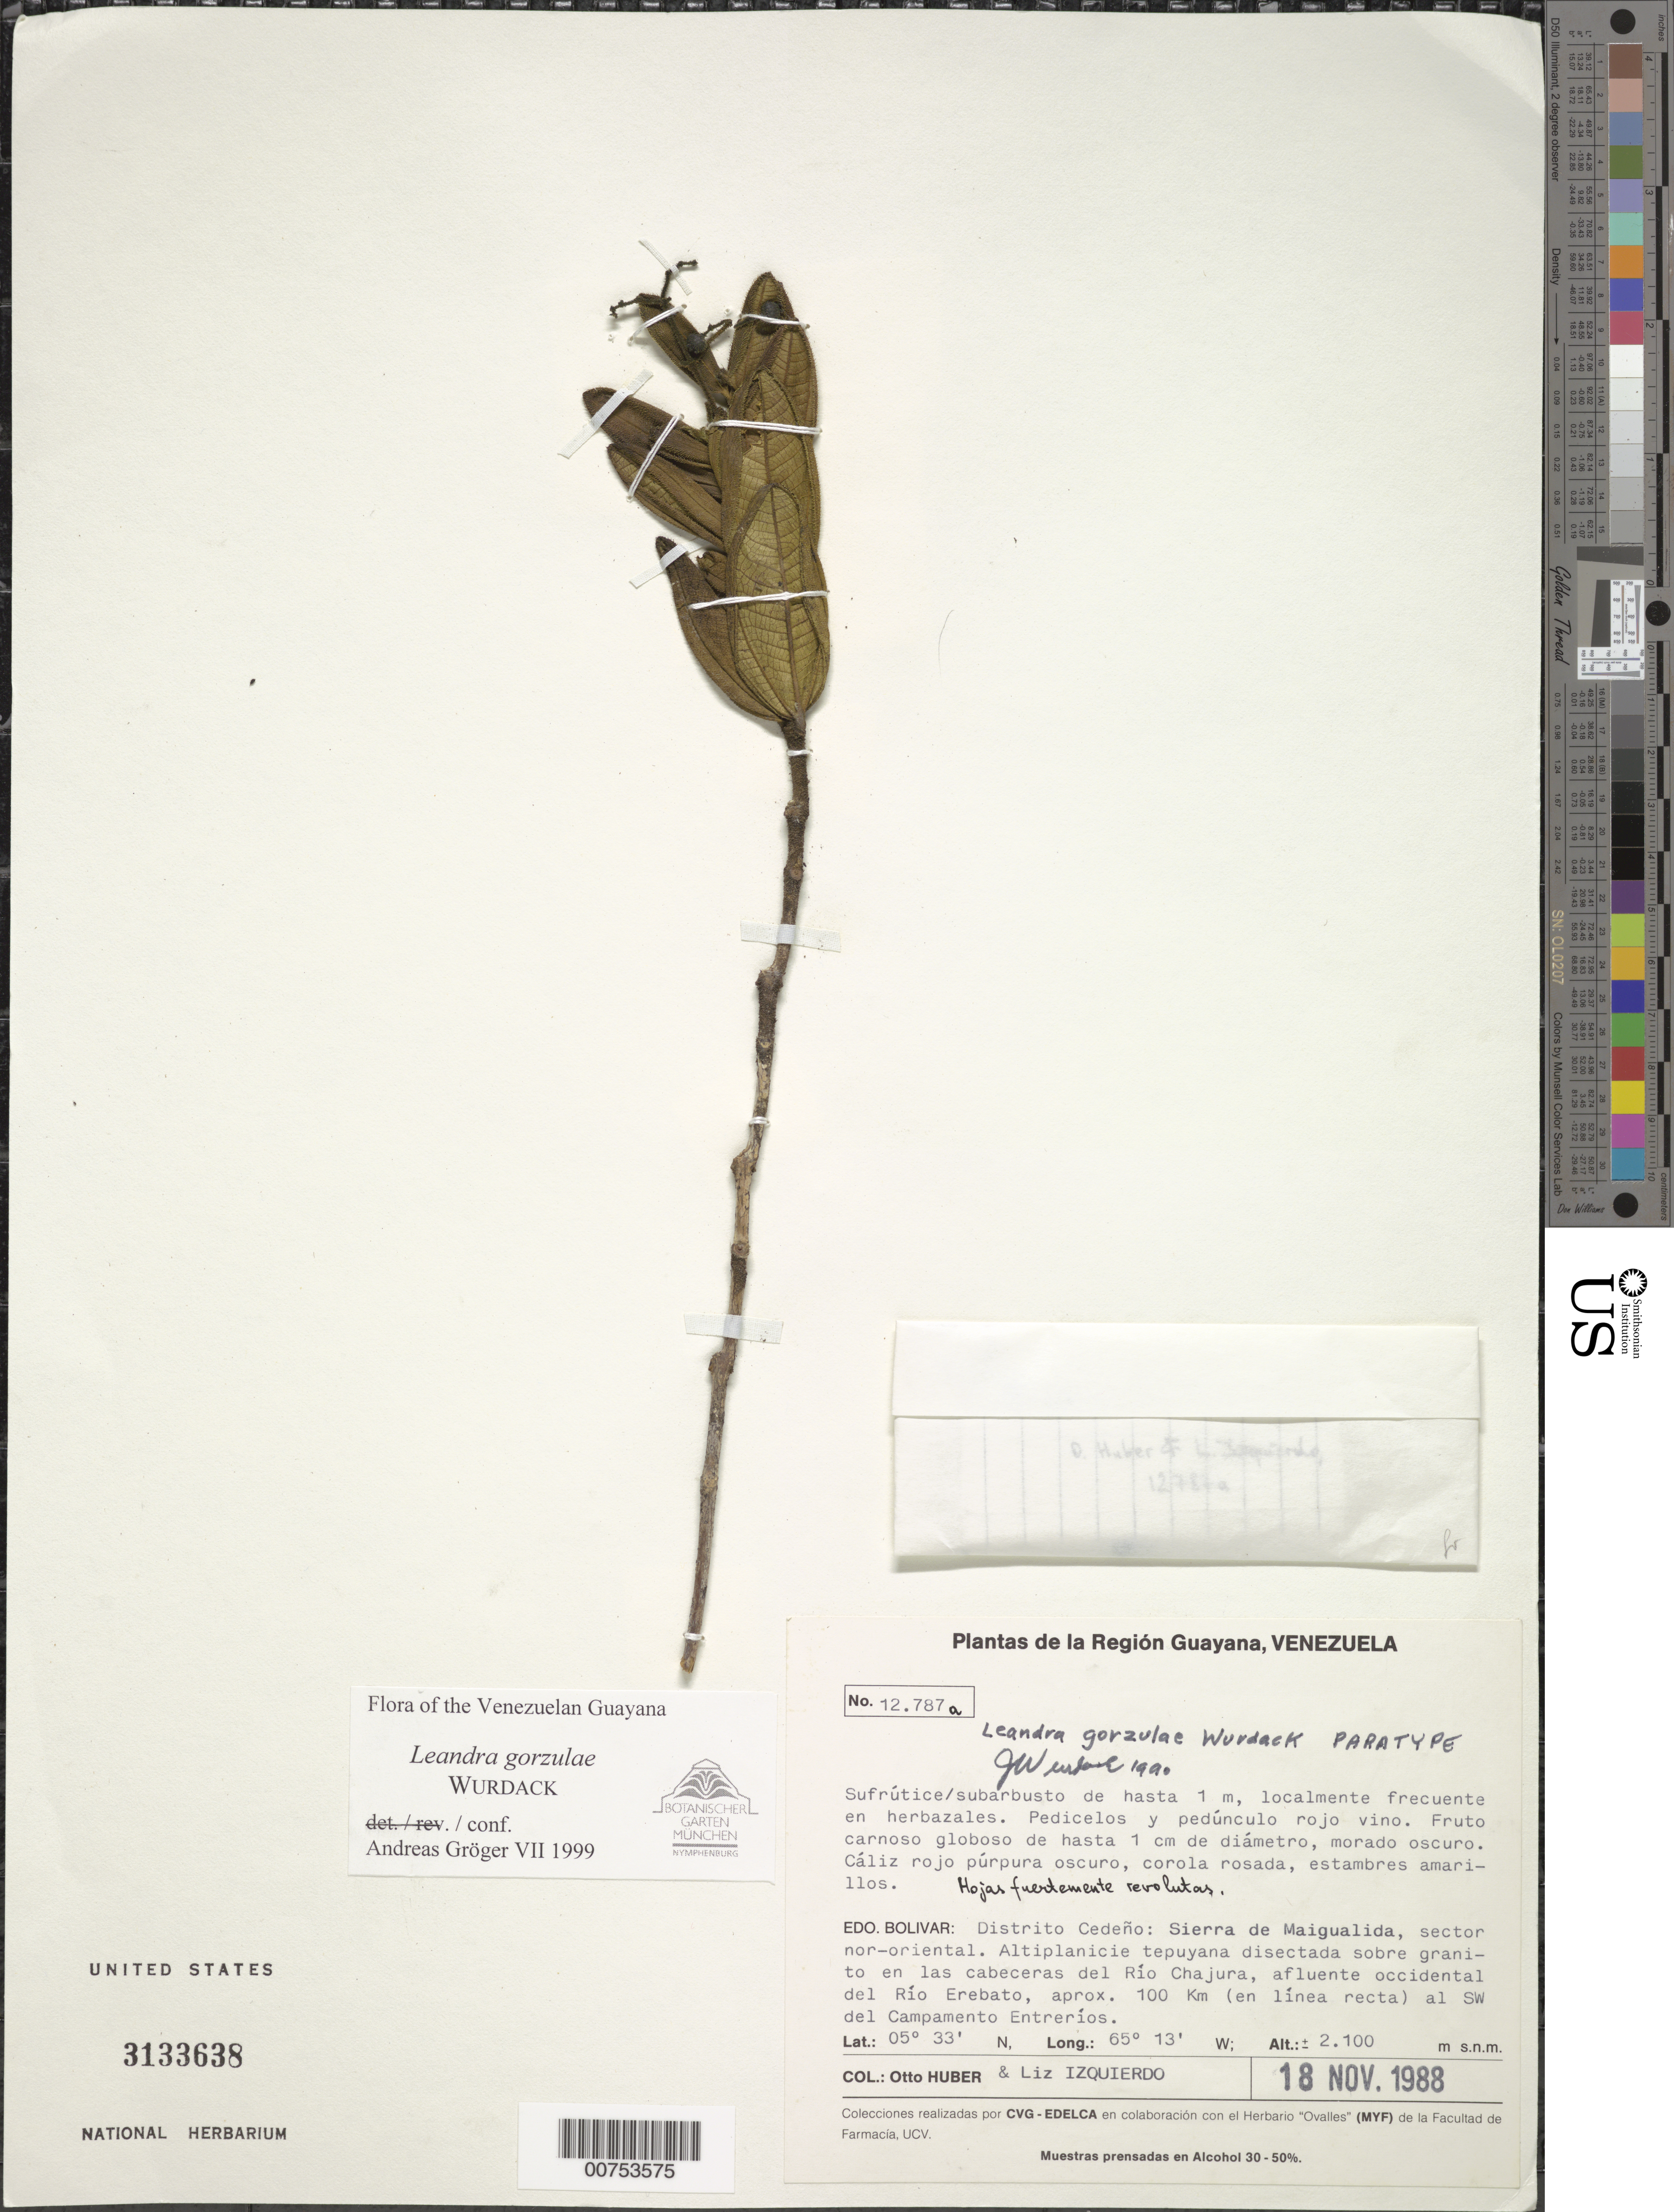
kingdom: Plantae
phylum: Tracheophyta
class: Magnoliopsida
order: Myrtales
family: Melastomataceae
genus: Leandra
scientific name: Leandra gorzulae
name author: Wurdack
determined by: Gröger, A.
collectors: O. Huber & L. Izquierdo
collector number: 12787 a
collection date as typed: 18-Nov-88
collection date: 1988-11-18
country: Venezuela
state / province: Bolívar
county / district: Cedeño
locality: Sierra de Maigualida, sector nor-oriental, cabeceras del Río Chajura, afluente occidental del Río Erebato, aprox. 100 km al SW del Campamento EntreRíos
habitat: Herbazales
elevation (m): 2100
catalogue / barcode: US 3133638